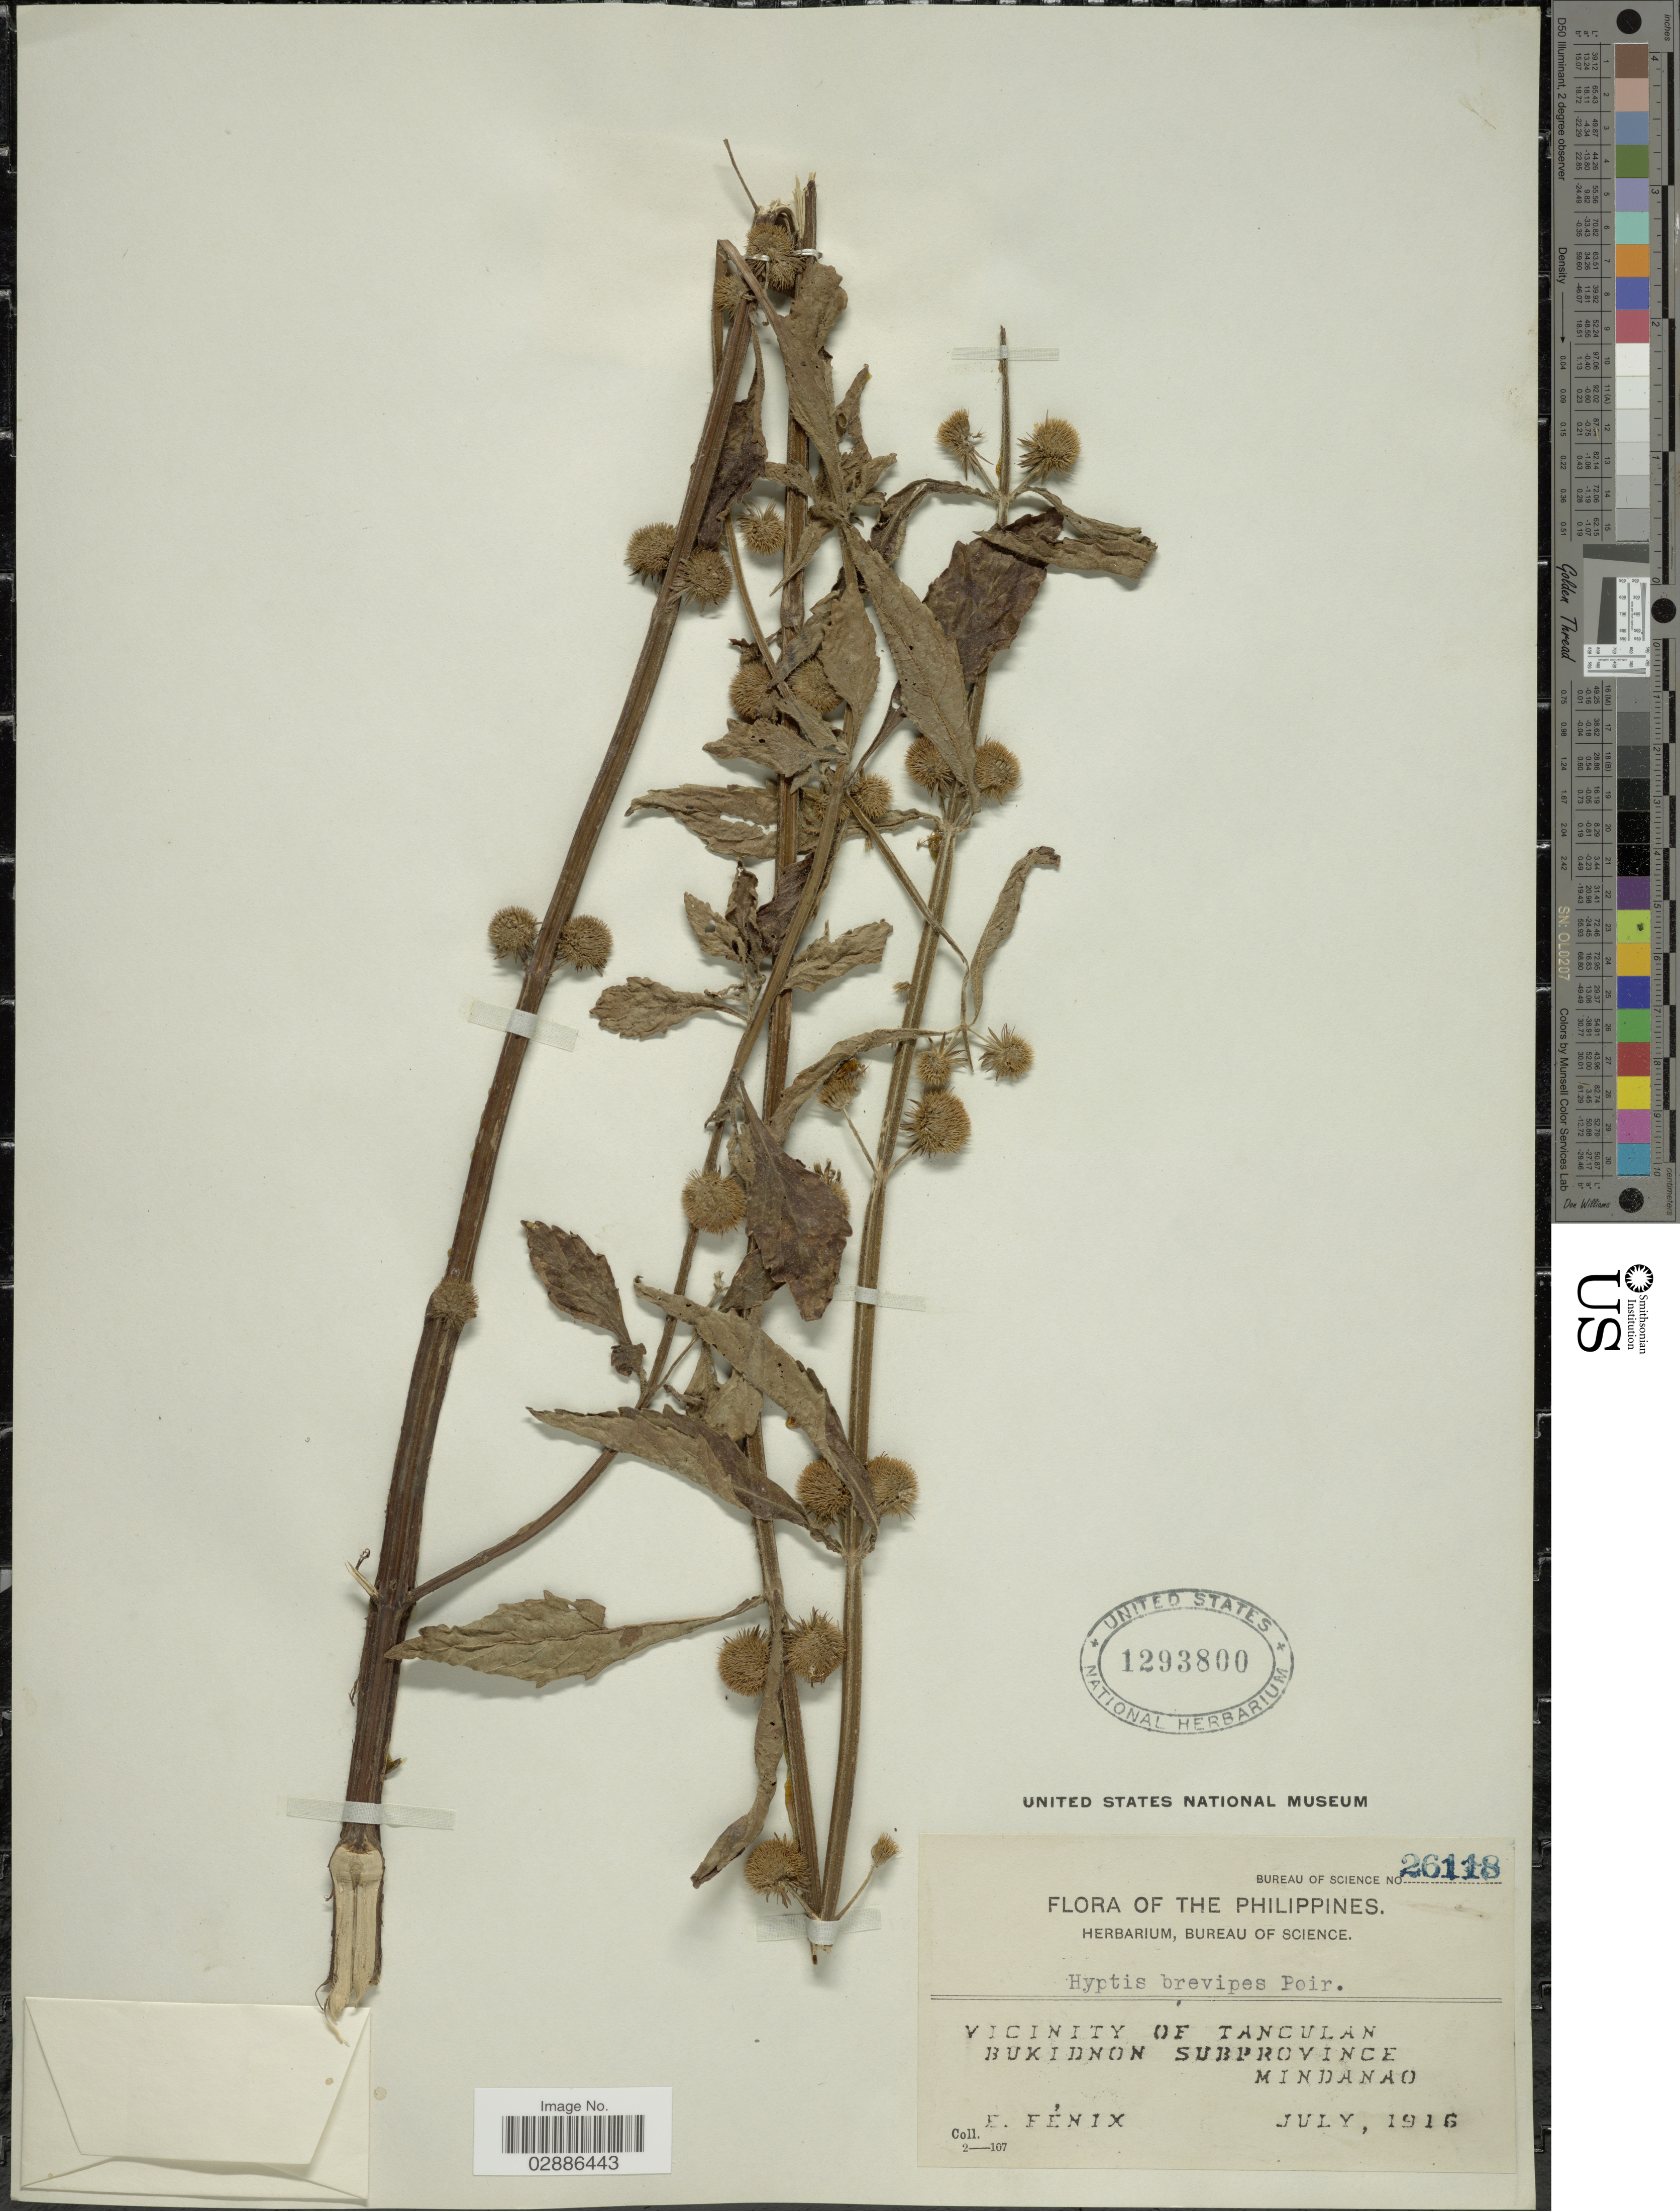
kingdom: Plantae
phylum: Tracheophyta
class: Magnoliopsida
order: Lamiales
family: Lamiaceae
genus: Hyptis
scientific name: Hyptis sp.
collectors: E. Fénix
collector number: Bureau of Science 26118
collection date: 1916-07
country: Philippines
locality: Vicinity of Tanculan, Bukidnon Subprovince, Mindanao.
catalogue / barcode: US 1293800